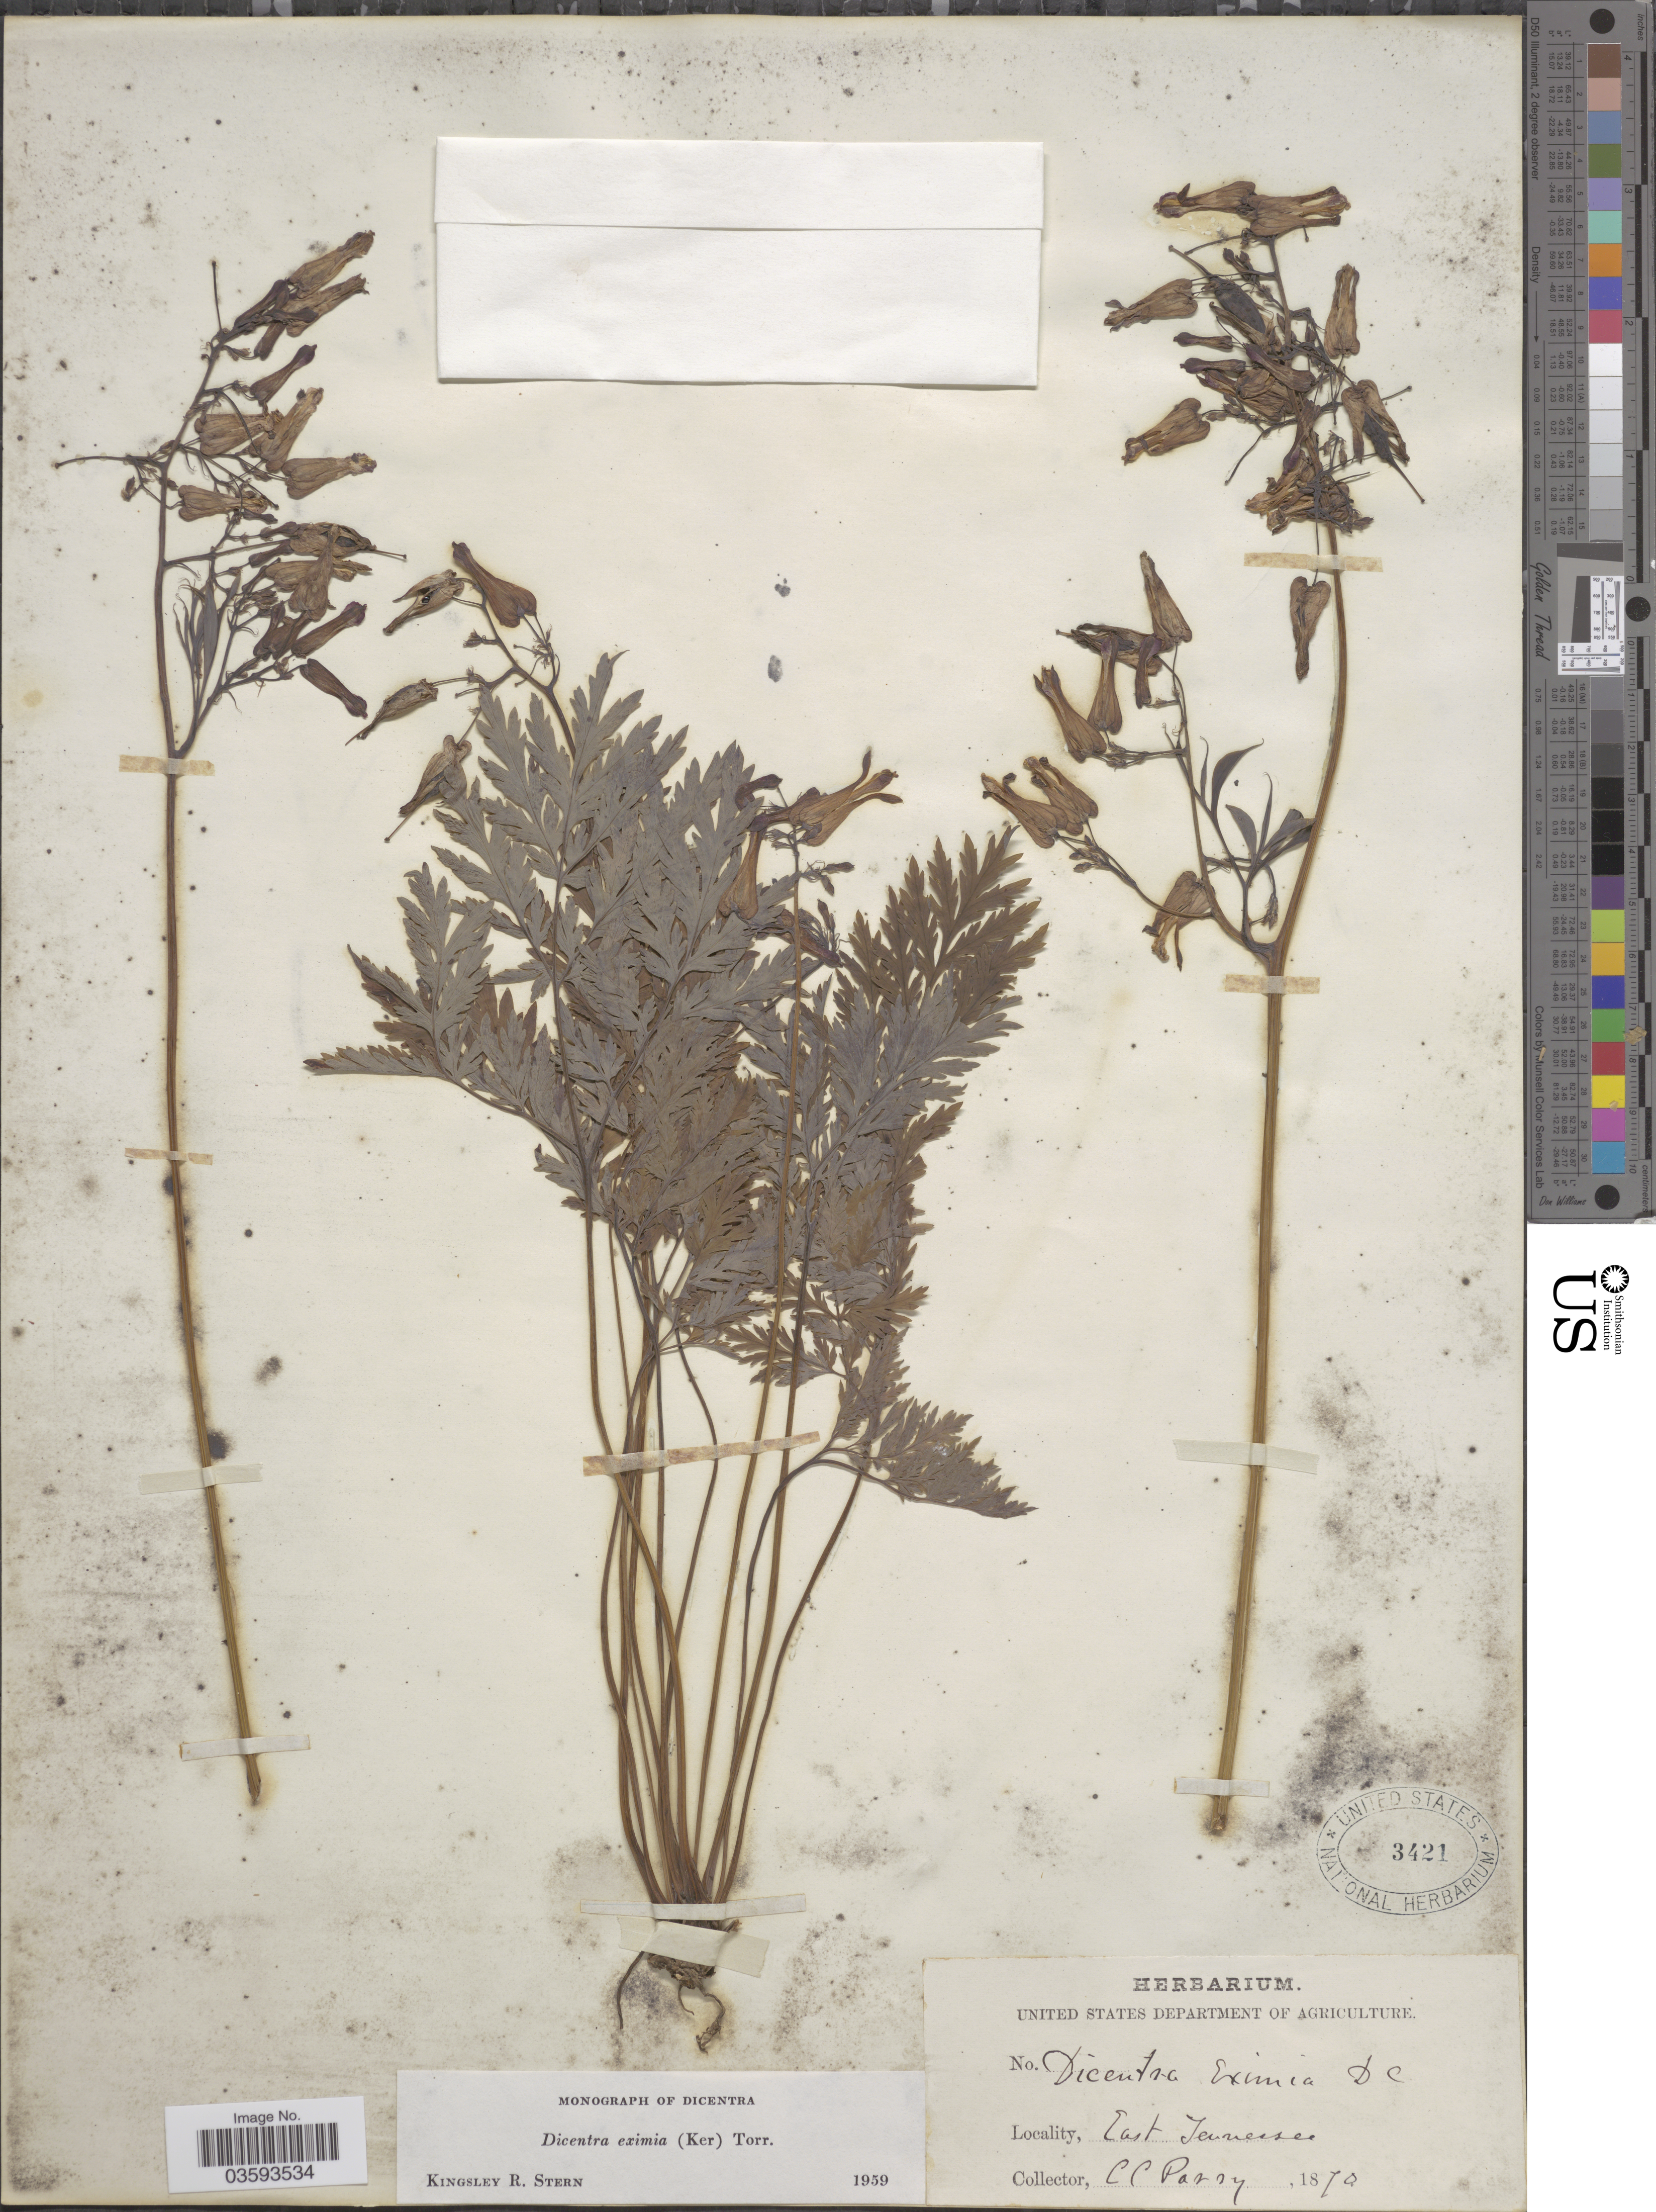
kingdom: Plantae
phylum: Tracheophyta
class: Magnoliopsida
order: Ranunculales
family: Papaveraceae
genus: Dicentra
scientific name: Dicentra eximia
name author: (Ker Gawl.) Torr.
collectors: C. C. Parry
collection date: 1870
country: United States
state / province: Tennessee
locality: East Tennessee.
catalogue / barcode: US 3421